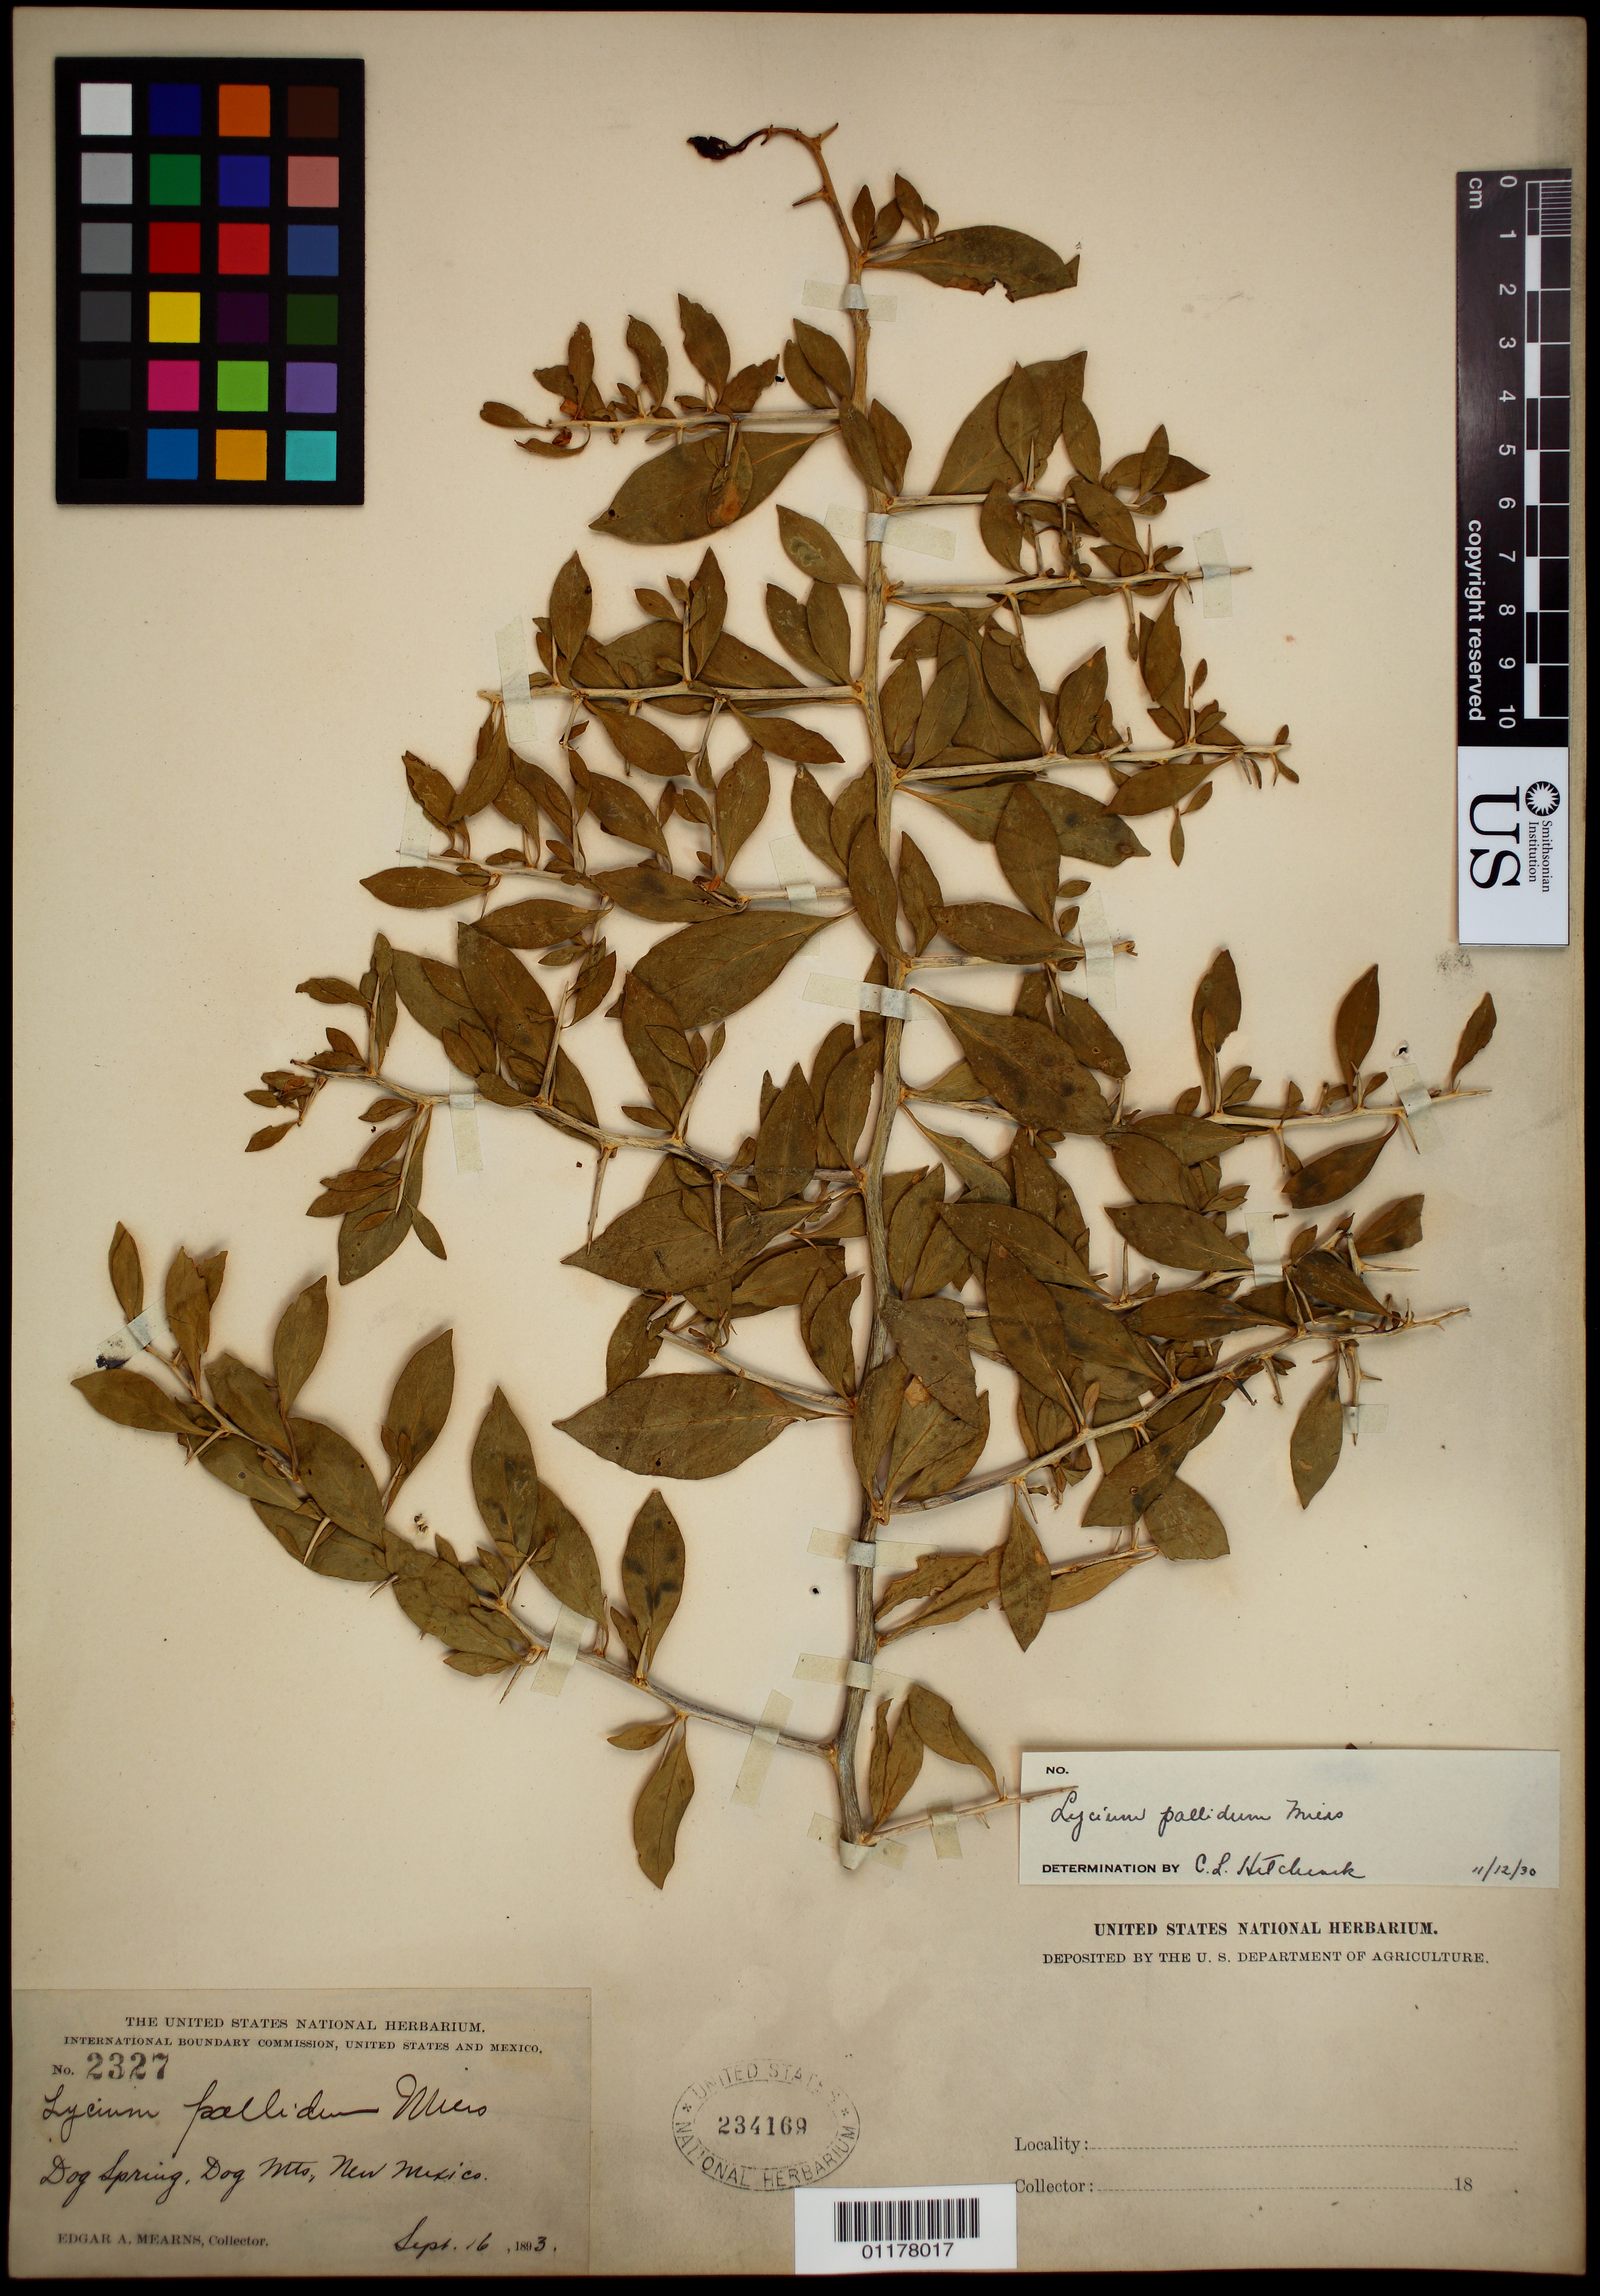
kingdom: Plantae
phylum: Tracheophyta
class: Magnoliopsida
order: Solanales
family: Solanaceae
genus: Lycium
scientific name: Lycium pallidum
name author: Miers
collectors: E. A. Mearns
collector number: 2327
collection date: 1893-09-16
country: United States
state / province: New Mexico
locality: Dog Spring, Dog Mts.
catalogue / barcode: US 234169